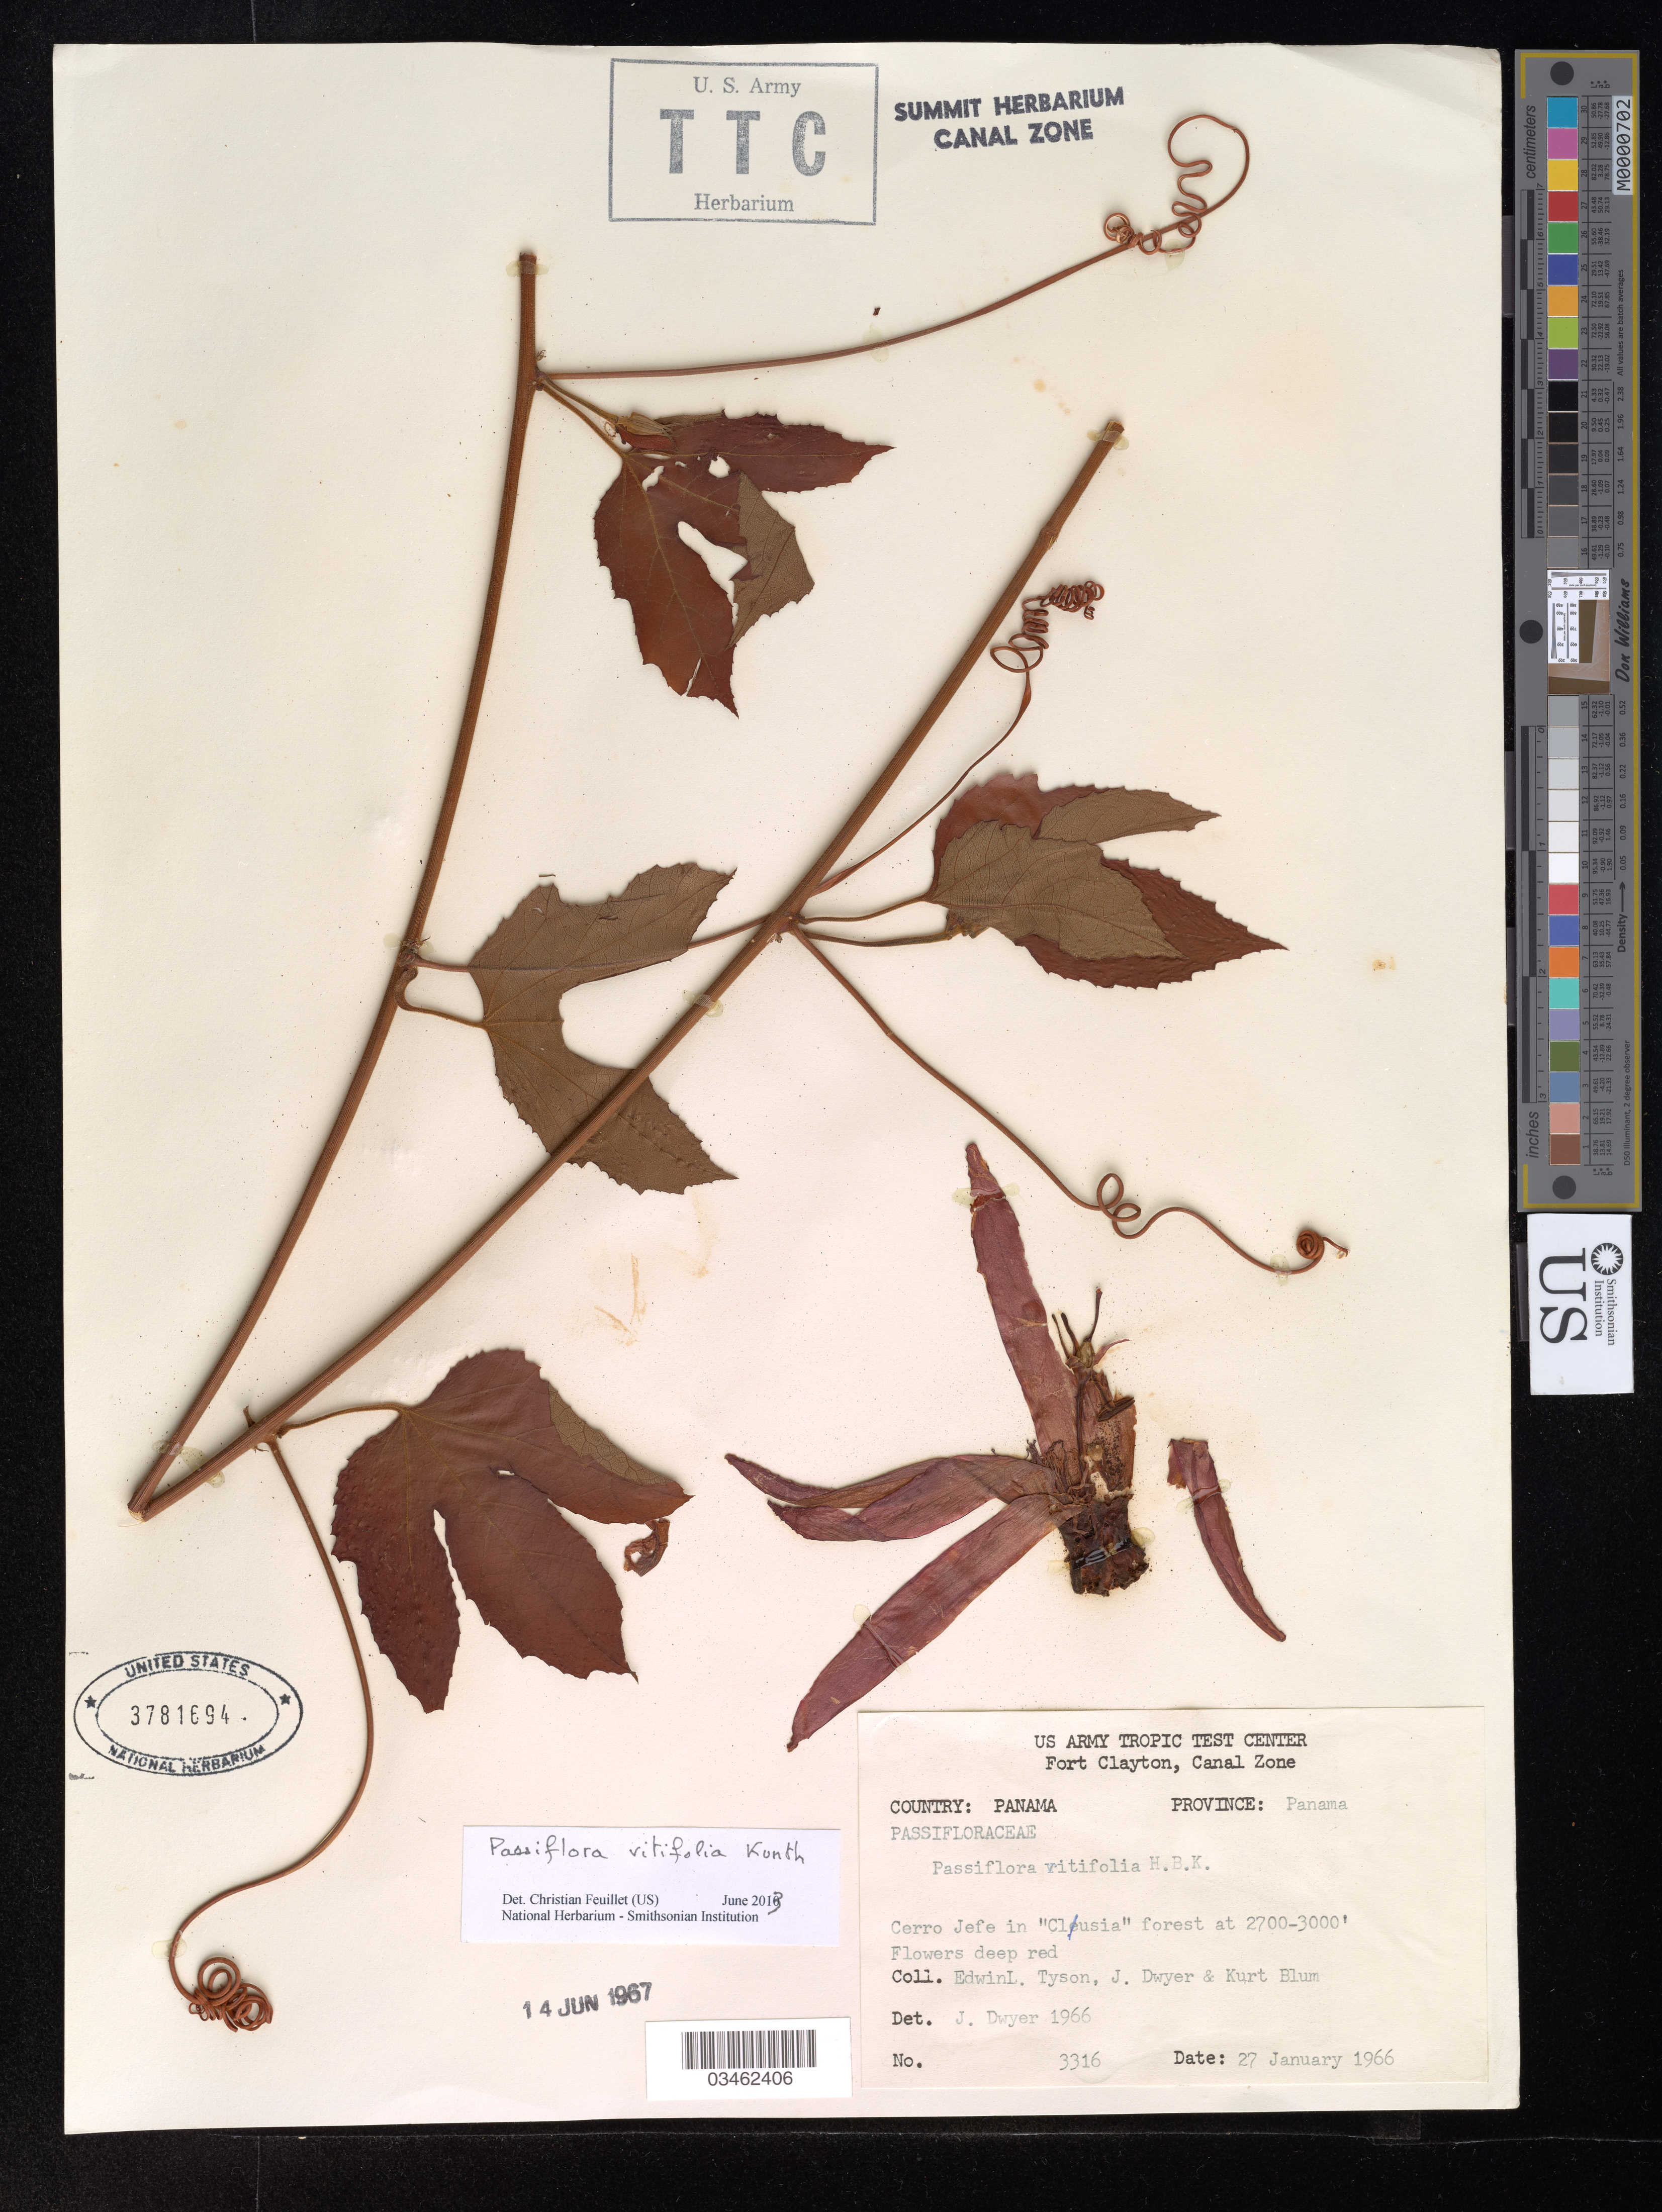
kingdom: Plantae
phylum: Tracheophyta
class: Magnoliopsida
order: Malpighiales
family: Passifloraceae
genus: Passiflora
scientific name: Passiflora vitifolia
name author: Kunth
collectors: E. L. Tyson, J. Dwyer & K. Blum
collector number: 3316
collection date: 1966-01-27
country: Panama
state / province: Panamá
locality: Cerro Jefe in "Clusia" forest.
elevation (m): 823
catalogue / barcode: US 3781694